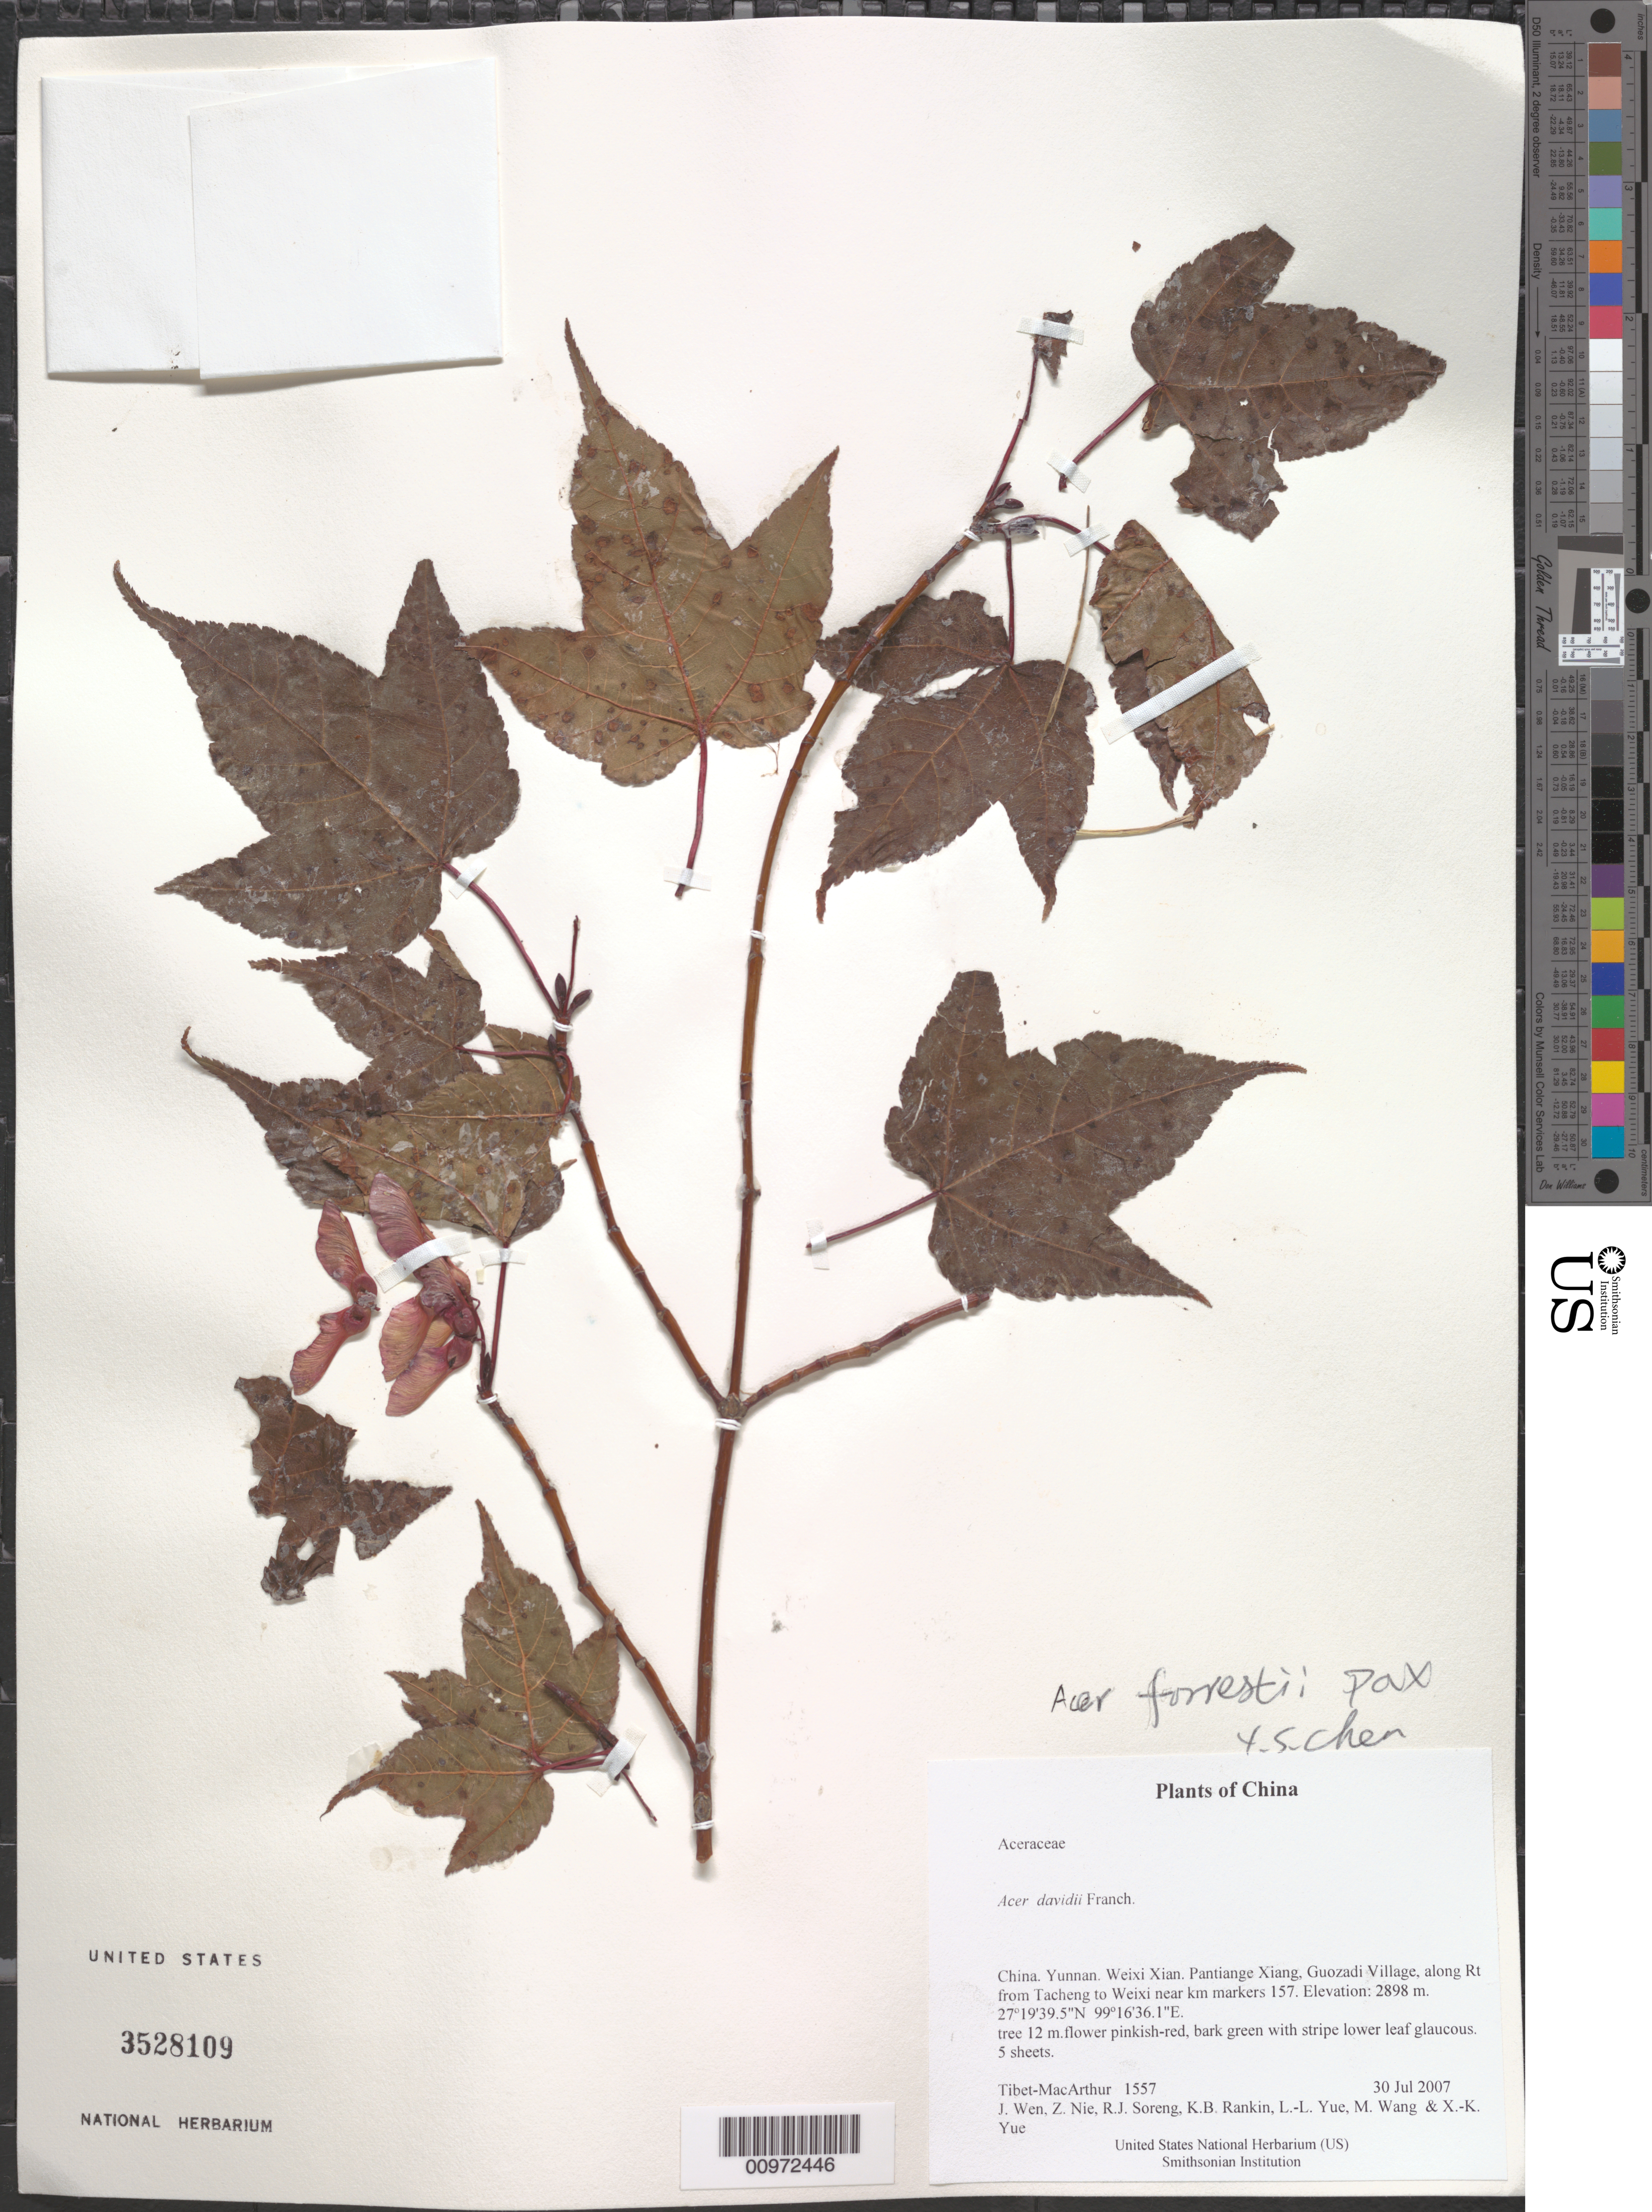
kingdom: Plantae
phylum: Tracheophyta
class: Magnoliopsida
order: Sapindales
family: Sapindaceae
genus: Acer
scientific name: Acer davidii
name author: Franch.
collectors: Tibet-MacArthur, J. Wen, Z. Nie, R. J. Soreng, K. Rankin, L. Yue, M. Wang & X. Yue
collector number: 1557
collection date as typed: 30 Jul 2007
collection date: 2007-07-30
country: China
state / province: Yunnan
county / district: Weixi Xian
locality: Pantiange Xiang, Guozadi Village, along Rt from Tacheng to Weixi near km markers 157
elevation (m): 2898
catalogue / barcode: US 3528109